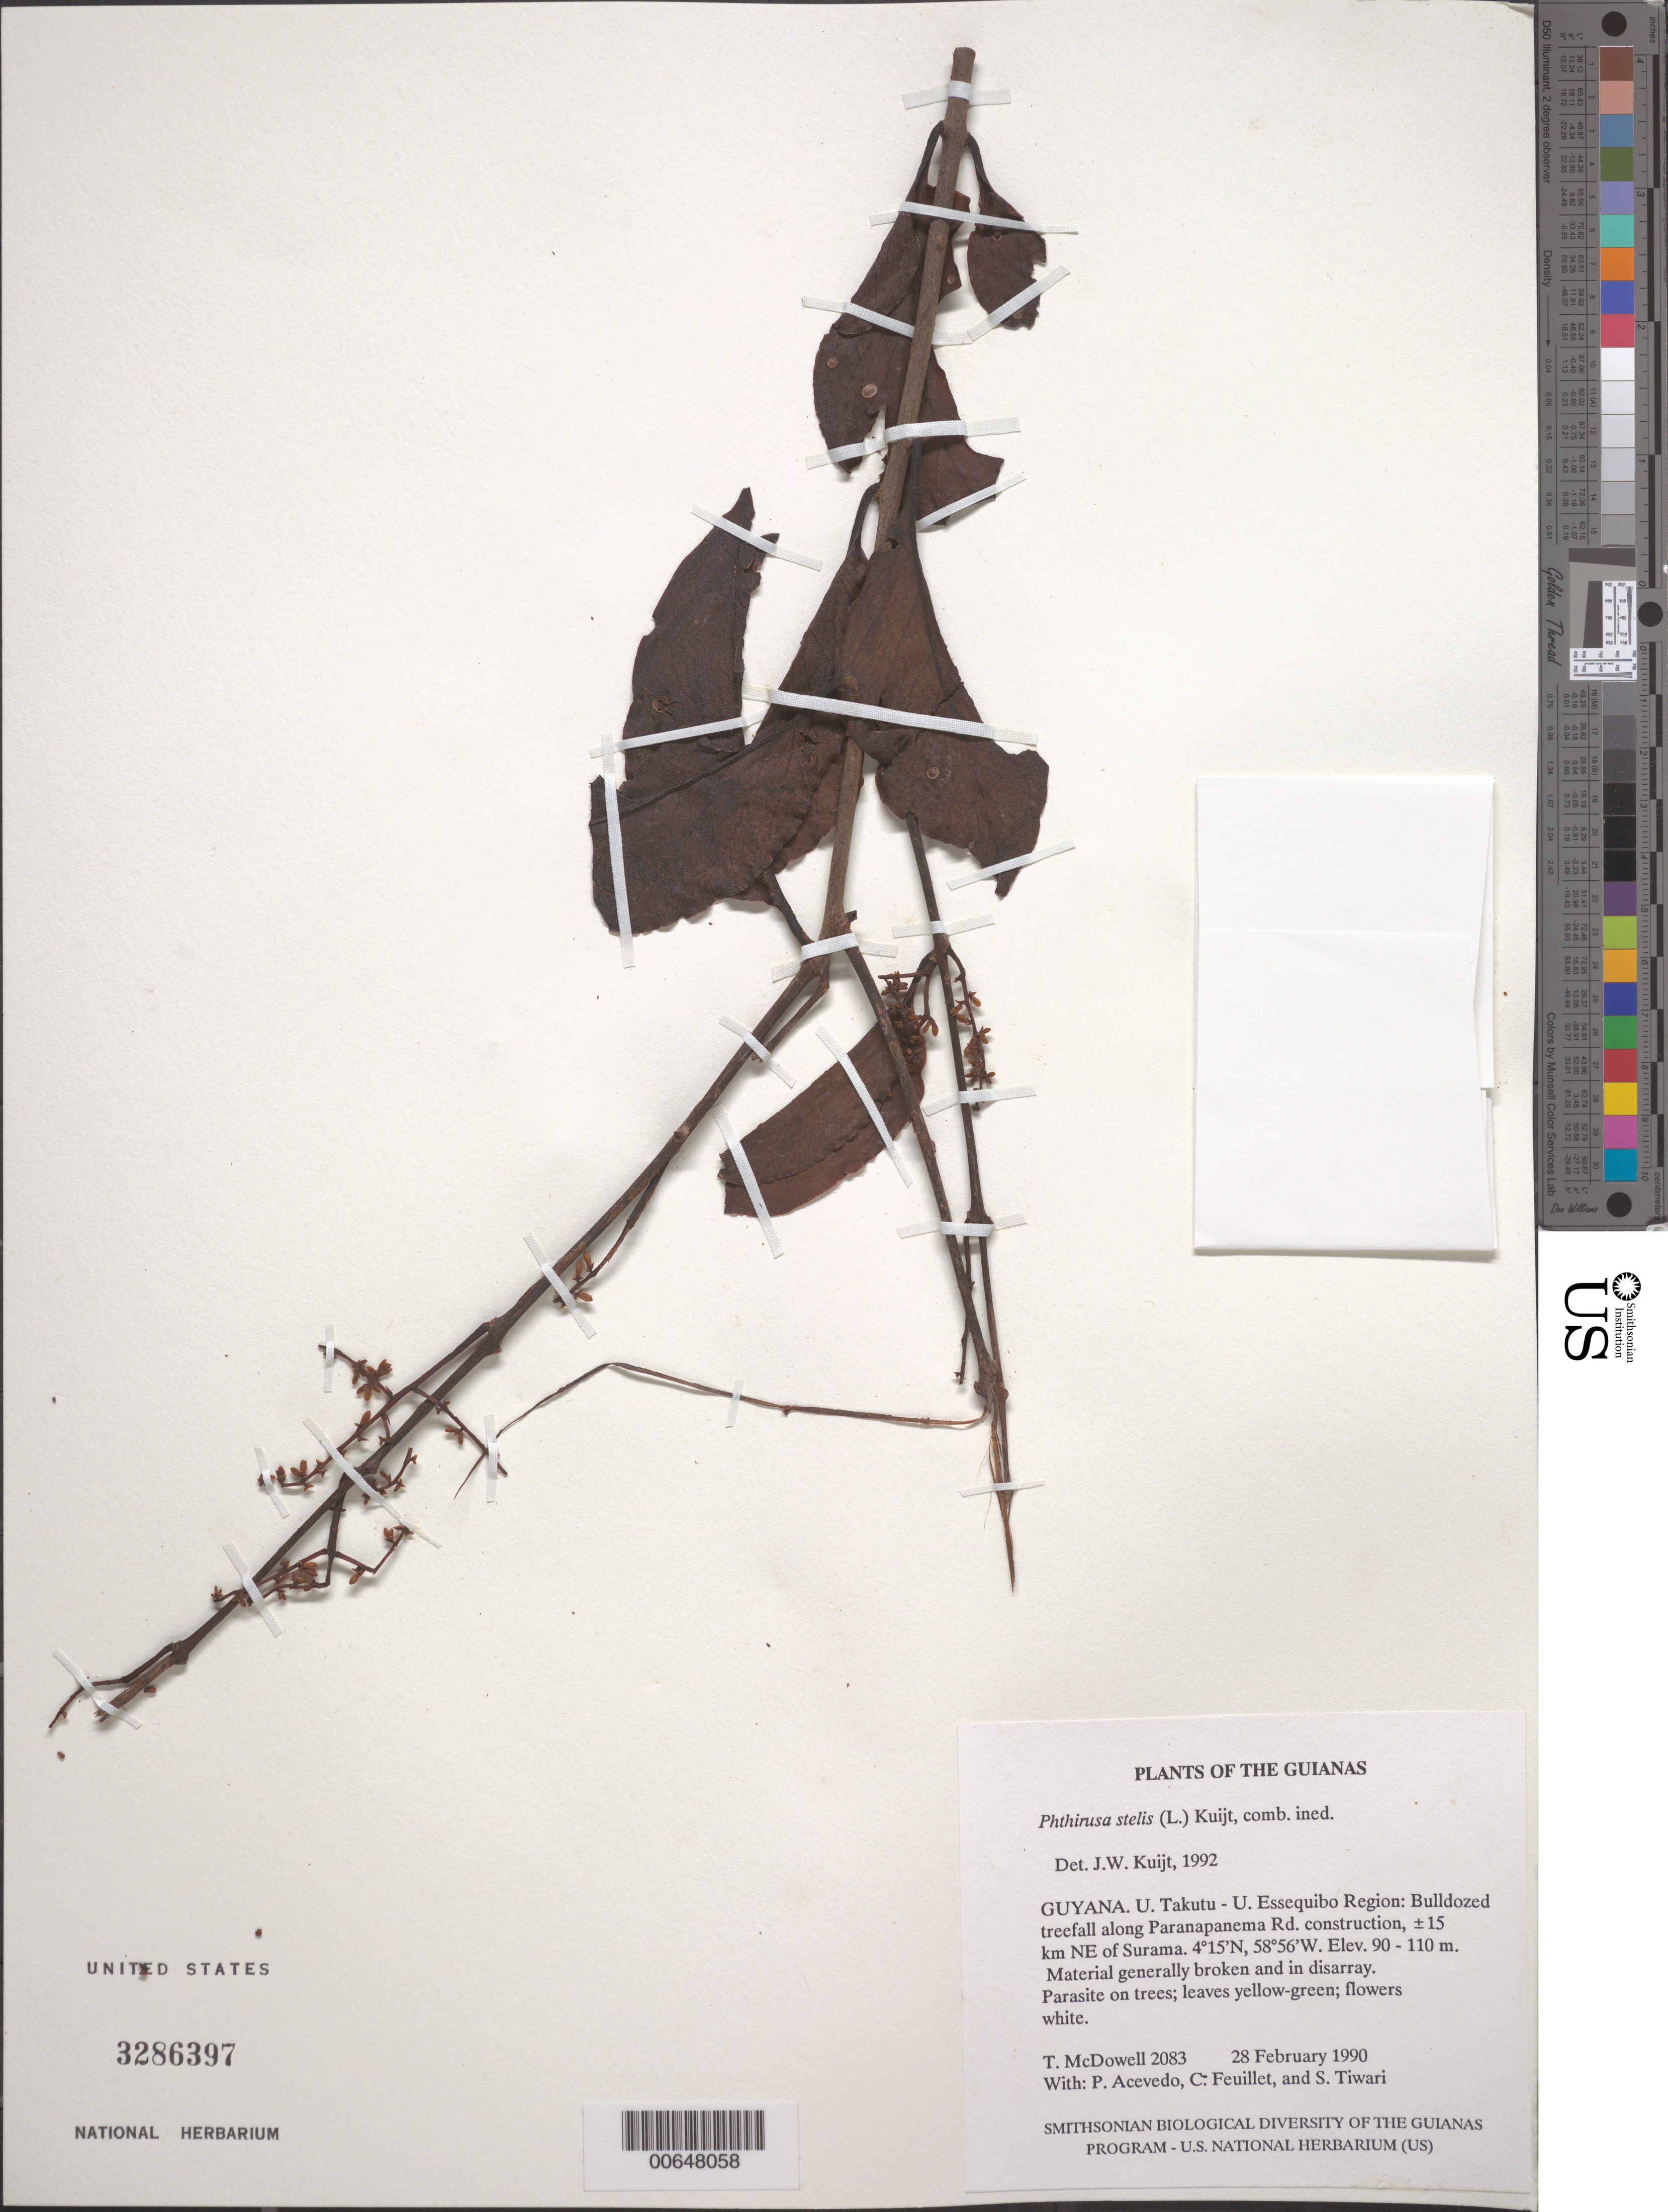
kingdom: Plantae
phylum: Tracheophyta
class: Magnoliopsida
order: Santalales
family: Loranthaceae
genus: Phthirusa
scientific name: Phthirusa stelis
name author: (L.) Kuijt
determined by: Kuijt, Job, (CANADA)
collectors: T. McDowell, P. Acevedo-Rodr., C. Feuillet & S. Tiwari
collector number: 2083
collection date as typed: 28 February 1990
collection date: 1990-02-28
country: Guyana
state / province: Potaro-Siparuni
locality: Along Paranapanema Rd. construction, ±15 km NE of Surama. Iwokrama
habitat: Bulldozed treefall. Material generally broken and in disarray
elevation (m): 90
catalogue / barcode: US 3286397